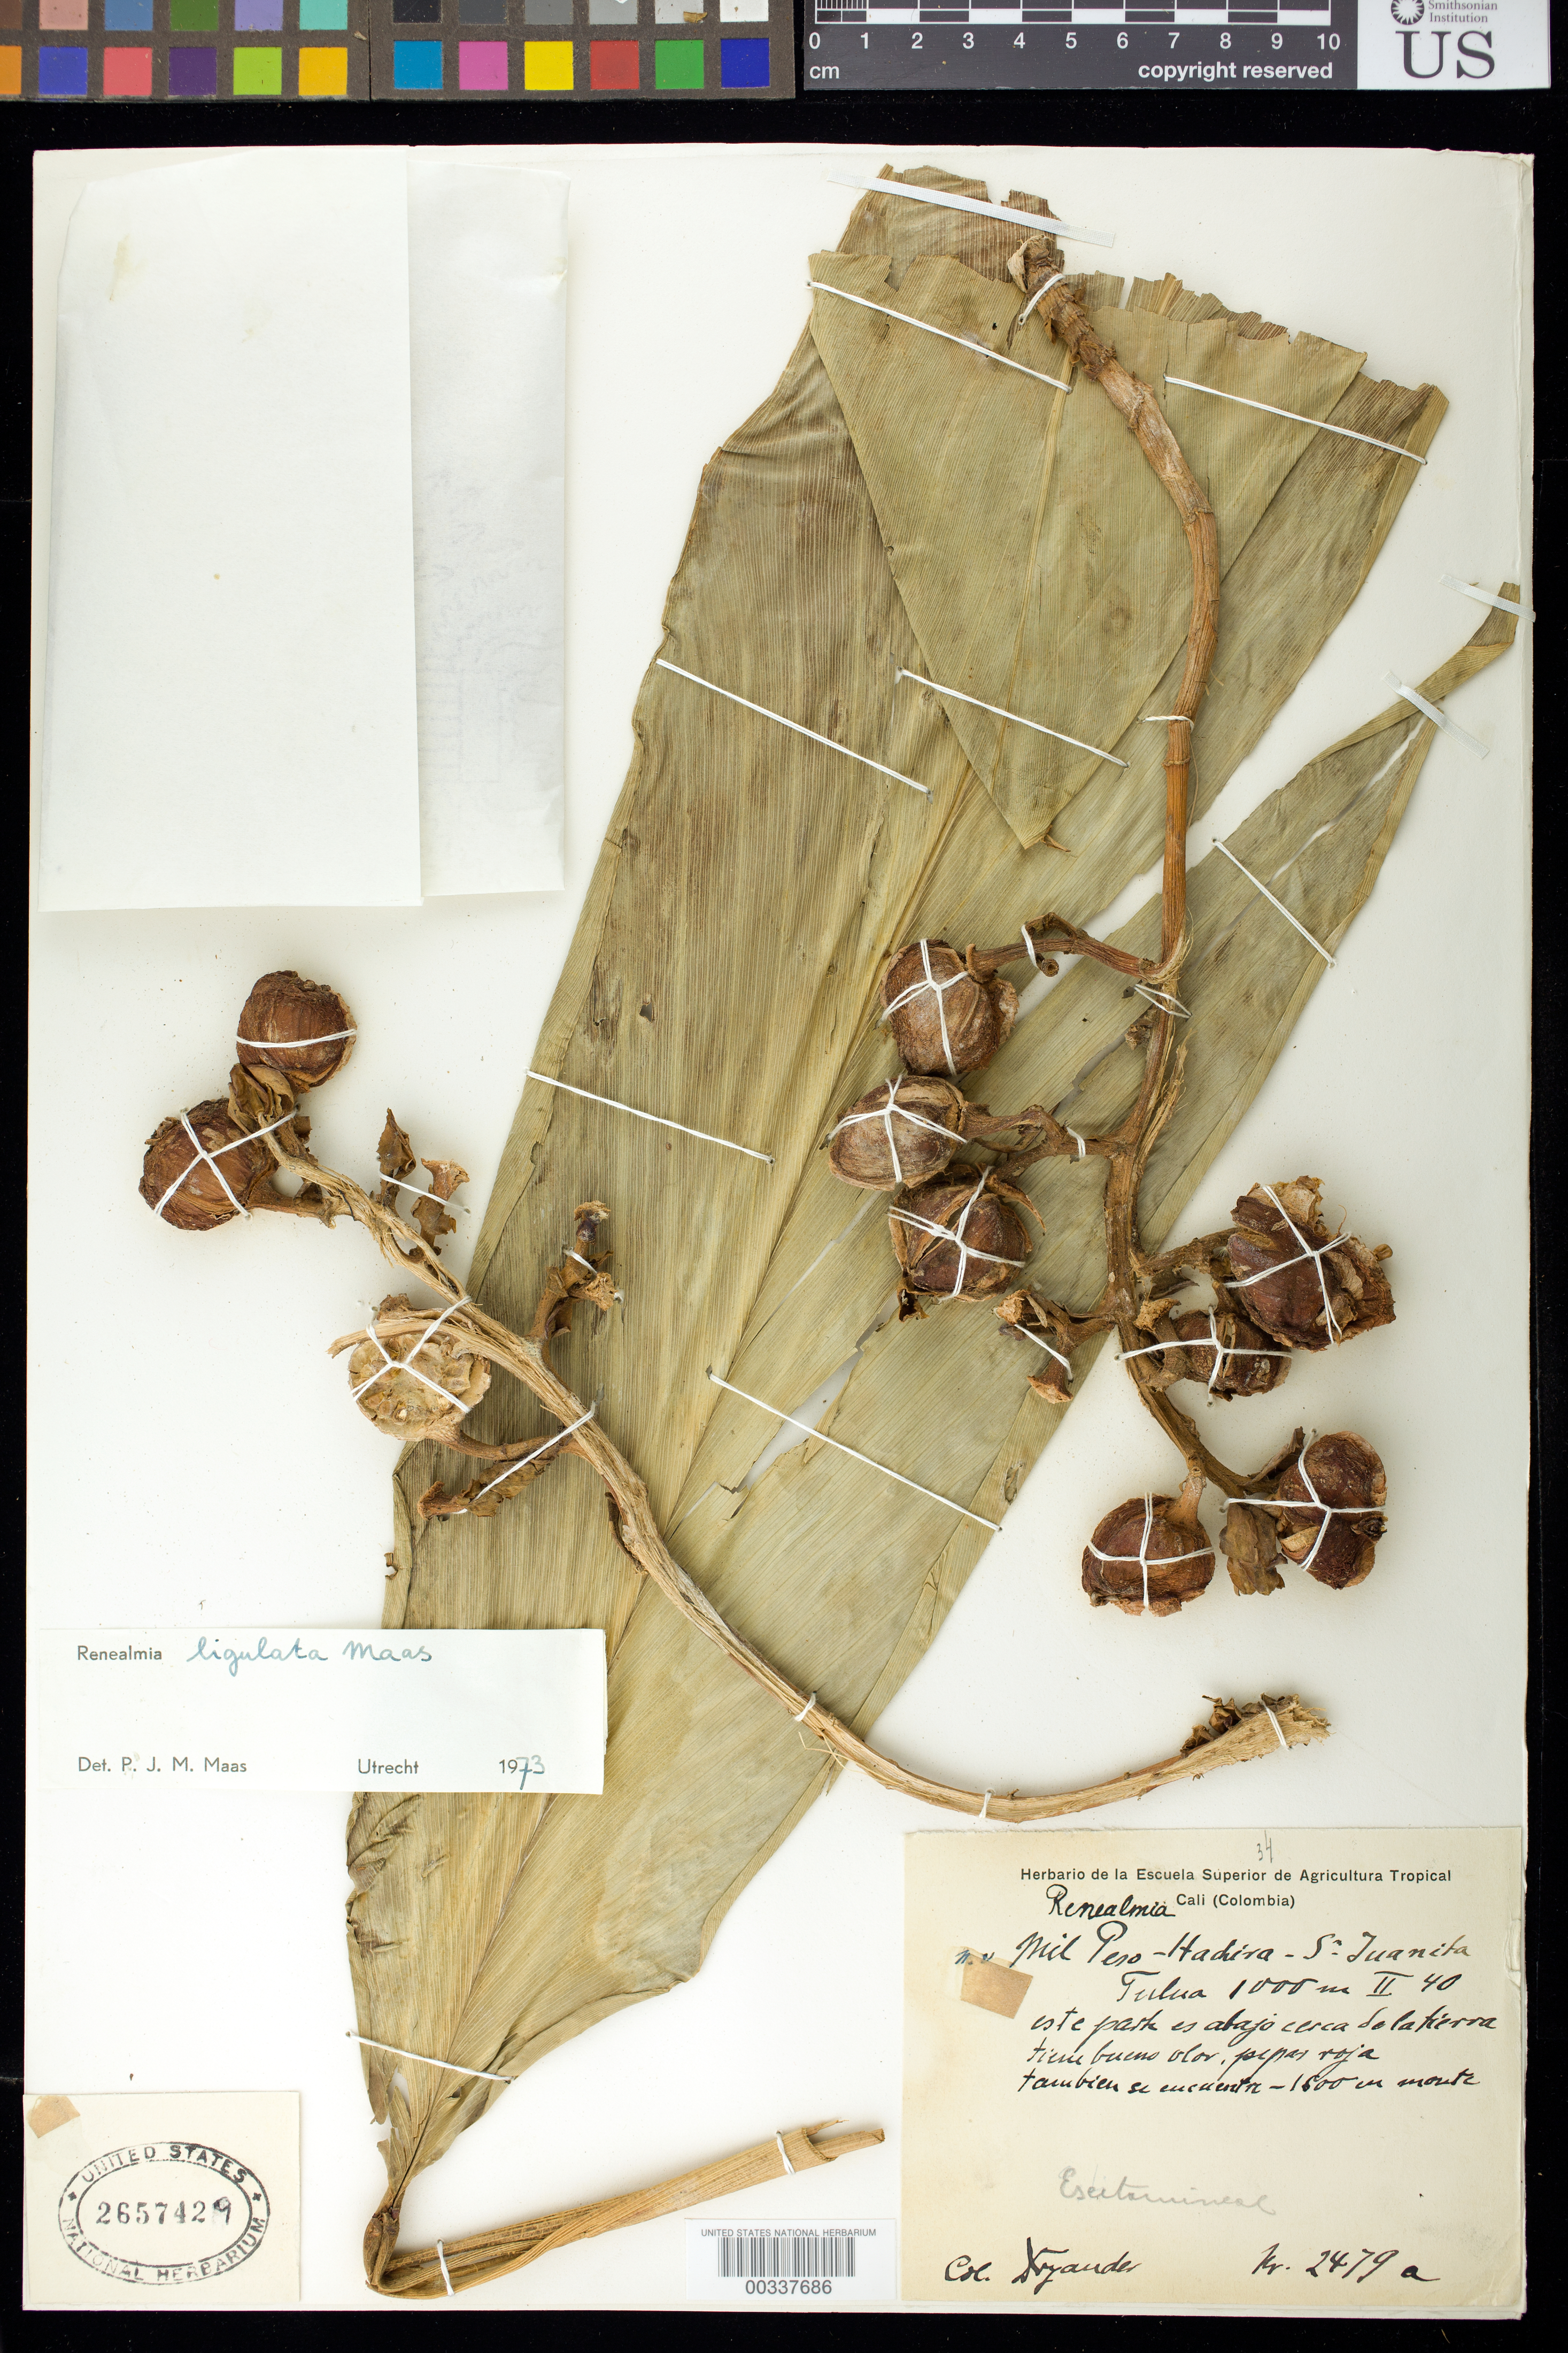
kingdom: Plantae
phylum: Tracheophyta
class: Liliopsida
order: Zingiberales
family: Zingiberaceae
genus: Renealmia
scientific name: Renealmia ligulata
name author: Maas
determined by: Maas, Paul J. M.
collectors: E. I. Dryander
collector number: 2479a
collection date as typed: Feb 1940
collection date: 1940-02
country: Colombia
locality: Tulua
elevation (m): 1000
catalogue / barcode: US 2657429